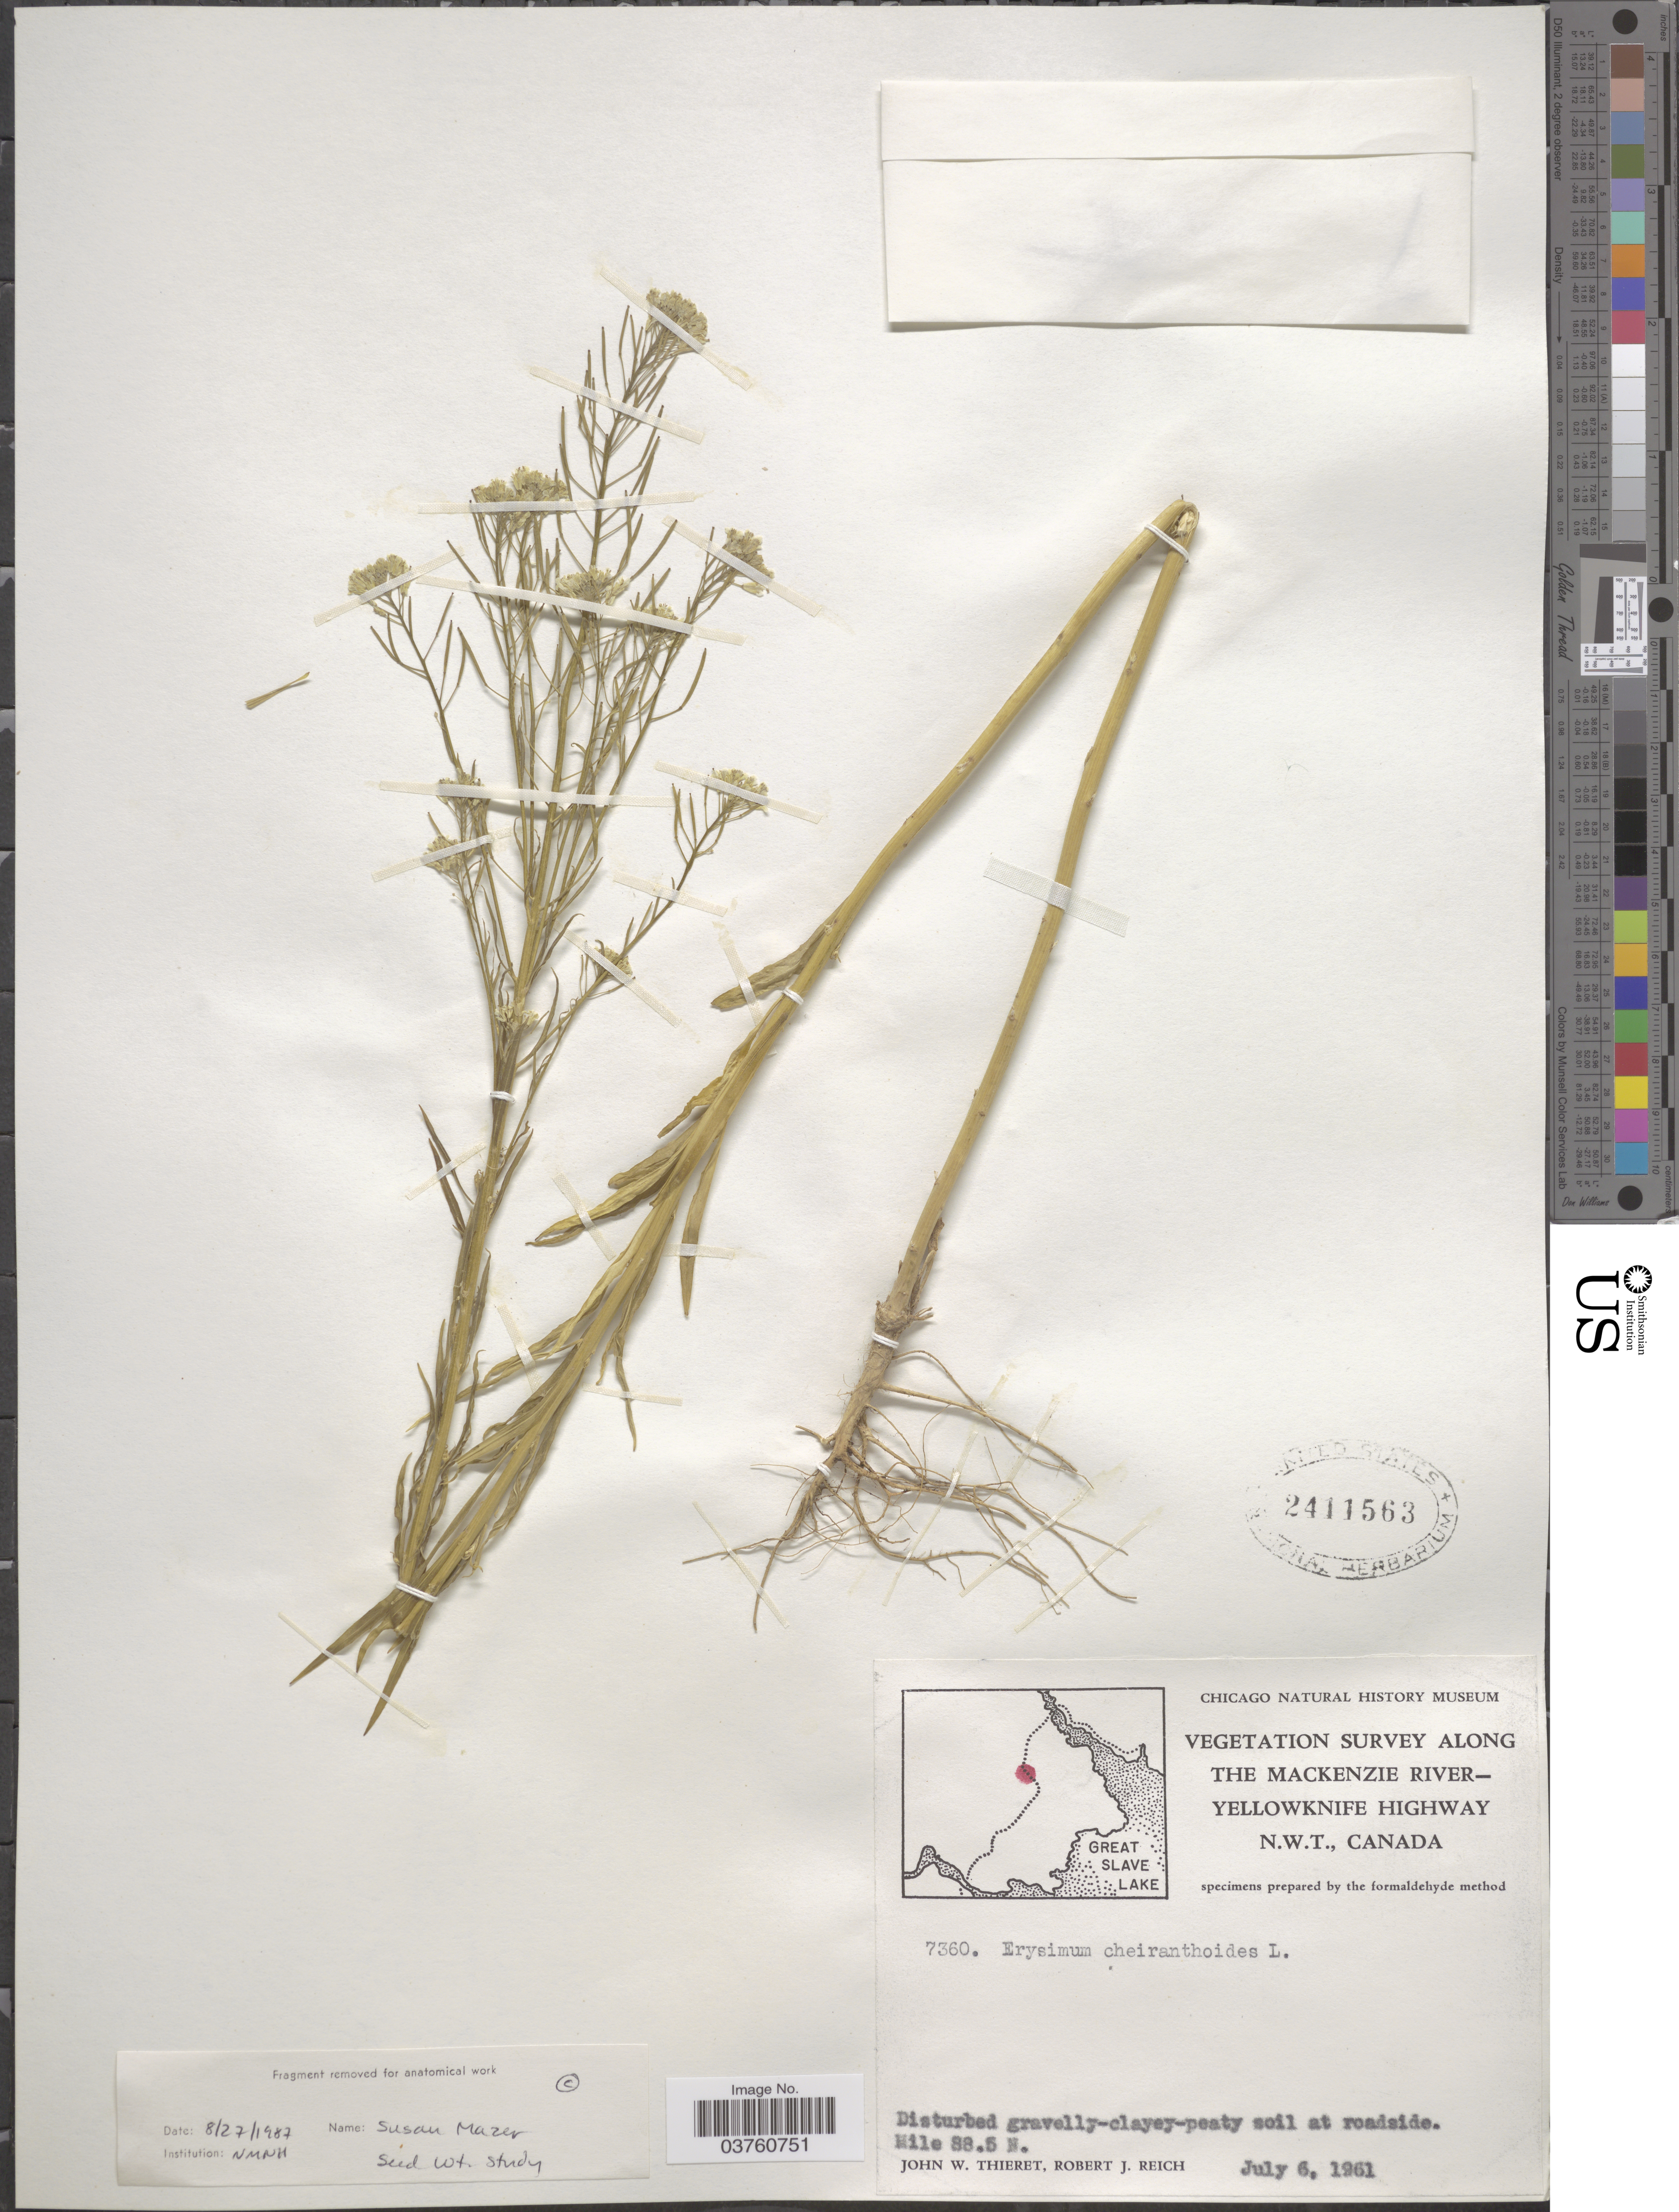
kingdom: Plantae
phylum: Tracheophyta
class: Magnoliopsida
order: Brassicales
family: Brassicaceae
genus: Erysimum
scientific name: Erysimum cheiranthoides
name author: L.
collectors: J. W. Thieret & R. Reich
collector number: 7360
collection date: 1961-07-06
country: Canada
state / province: Northwest Territories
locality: Along The Mackenzie River - Yellowknife Highway. Mile 88.5 N.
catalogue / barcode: US 2411563